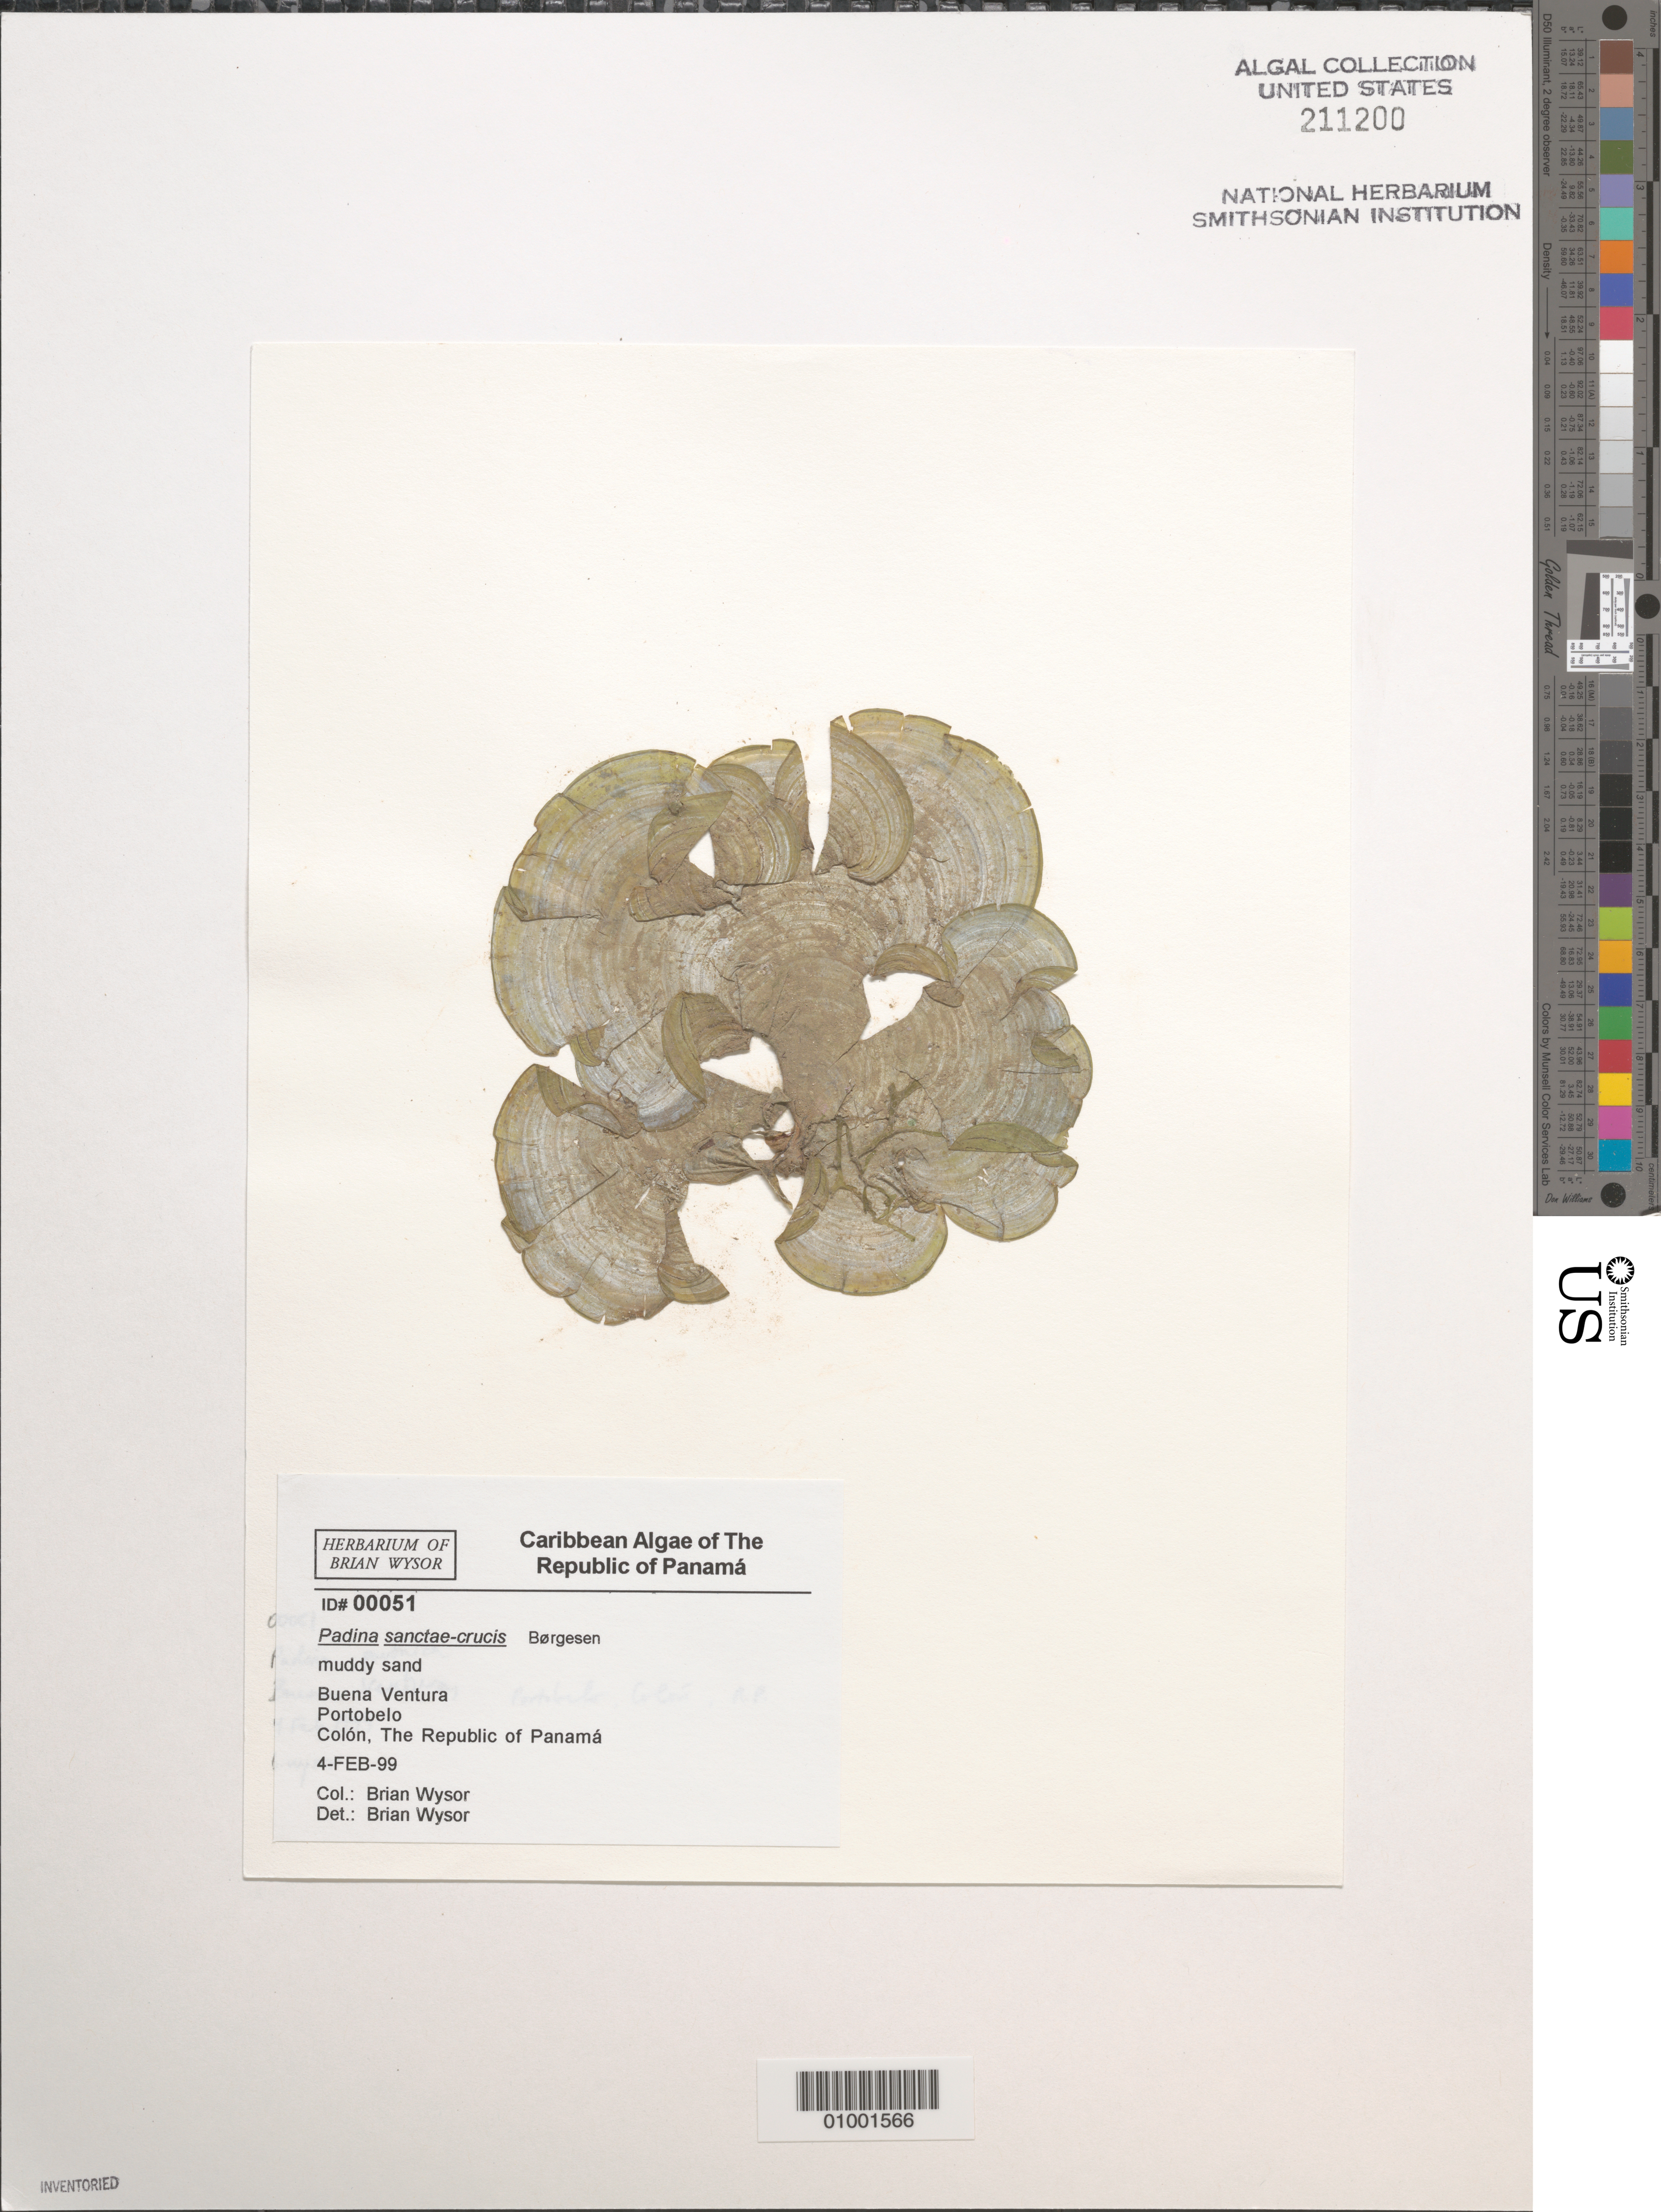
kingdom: Chromista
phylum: Ochrophyta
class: Phaeophyceae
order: Dictyotales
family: Dictyotaceae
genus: Padina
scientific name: Padina sanctae-crucis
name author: Børgesen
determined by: Wysor, B.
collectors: B. Wysor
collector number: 00051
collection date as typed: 04 Feb 1999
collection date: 1999-02-04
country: Panama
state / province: Colón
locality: Buena Ventura, Portobelo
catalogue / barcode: US 211200